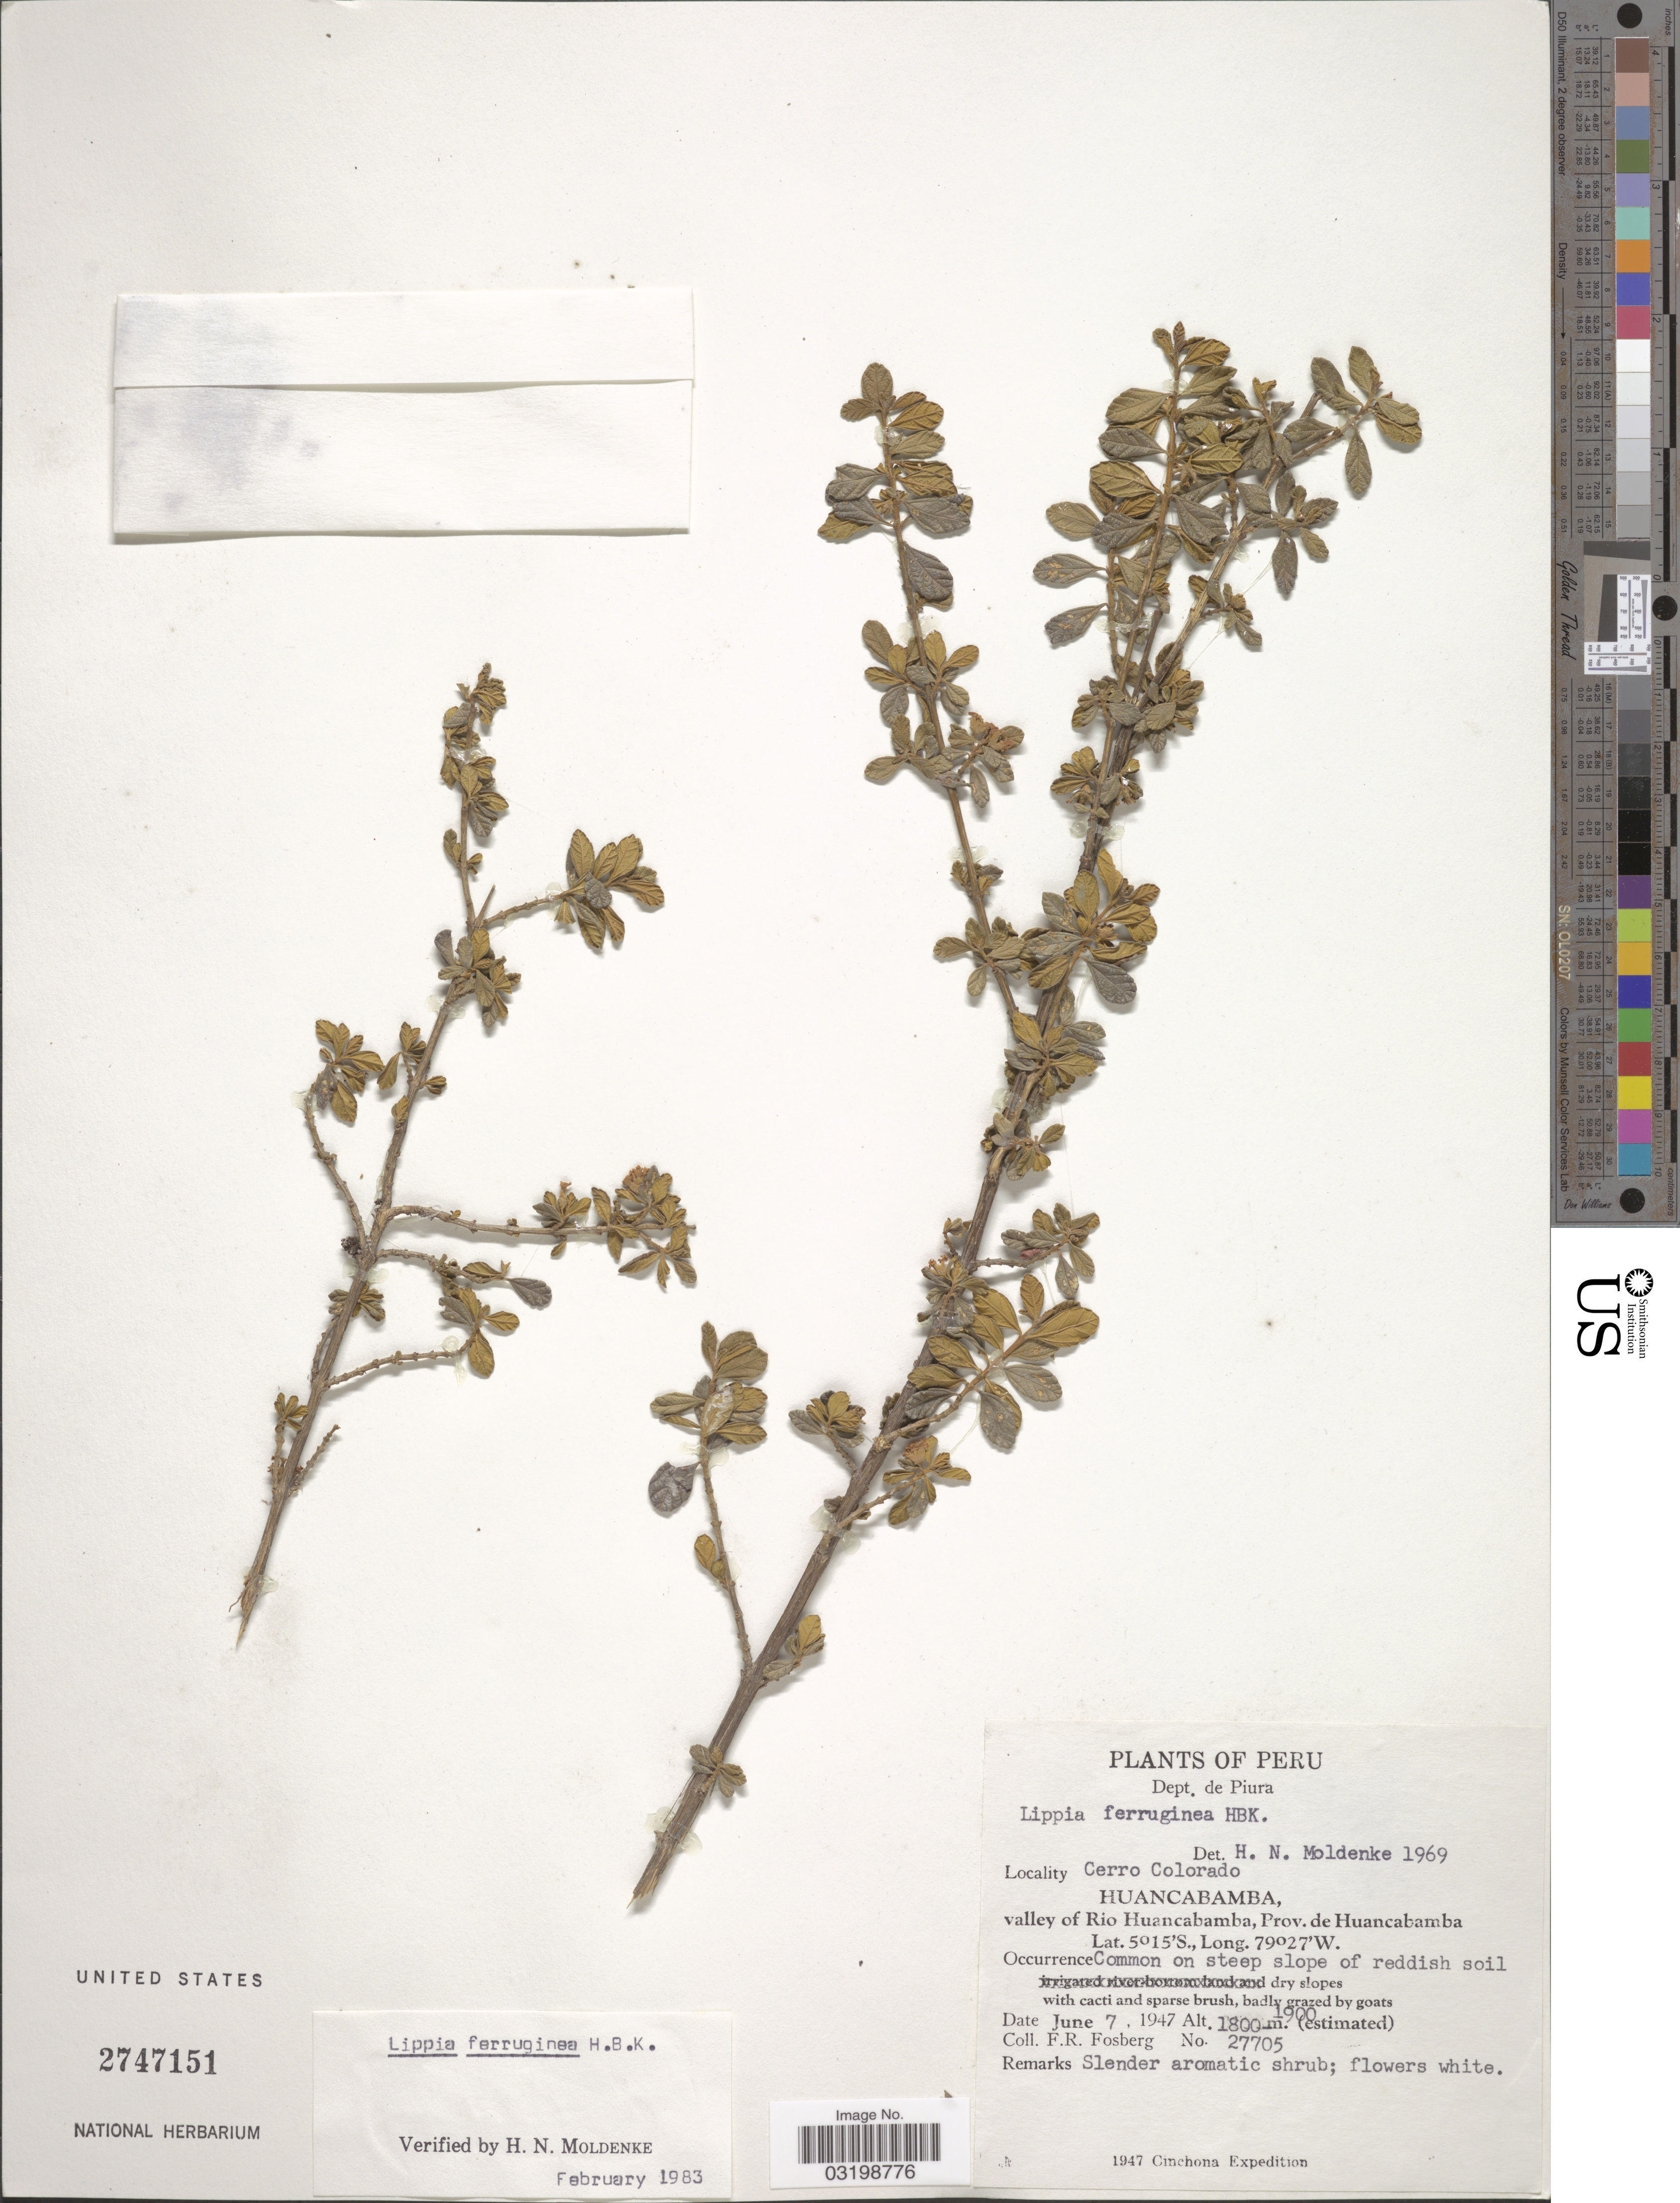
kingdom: Plantae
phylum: Tracheophyta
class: Magnoliopsida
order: Lamiales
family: Verbenaceae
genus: Lippia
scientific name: Lippia ferruginea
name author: Kunth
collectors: F. R. Fosberg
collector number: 27705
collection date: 1947-06-07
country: Peru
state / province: Piura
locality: Dept. de Piura. Cerro Colorado. Huancabamba, valley of Rio Huancabamba, Prov. de Huancabamba.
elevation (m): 1800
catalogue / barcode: US 2747151